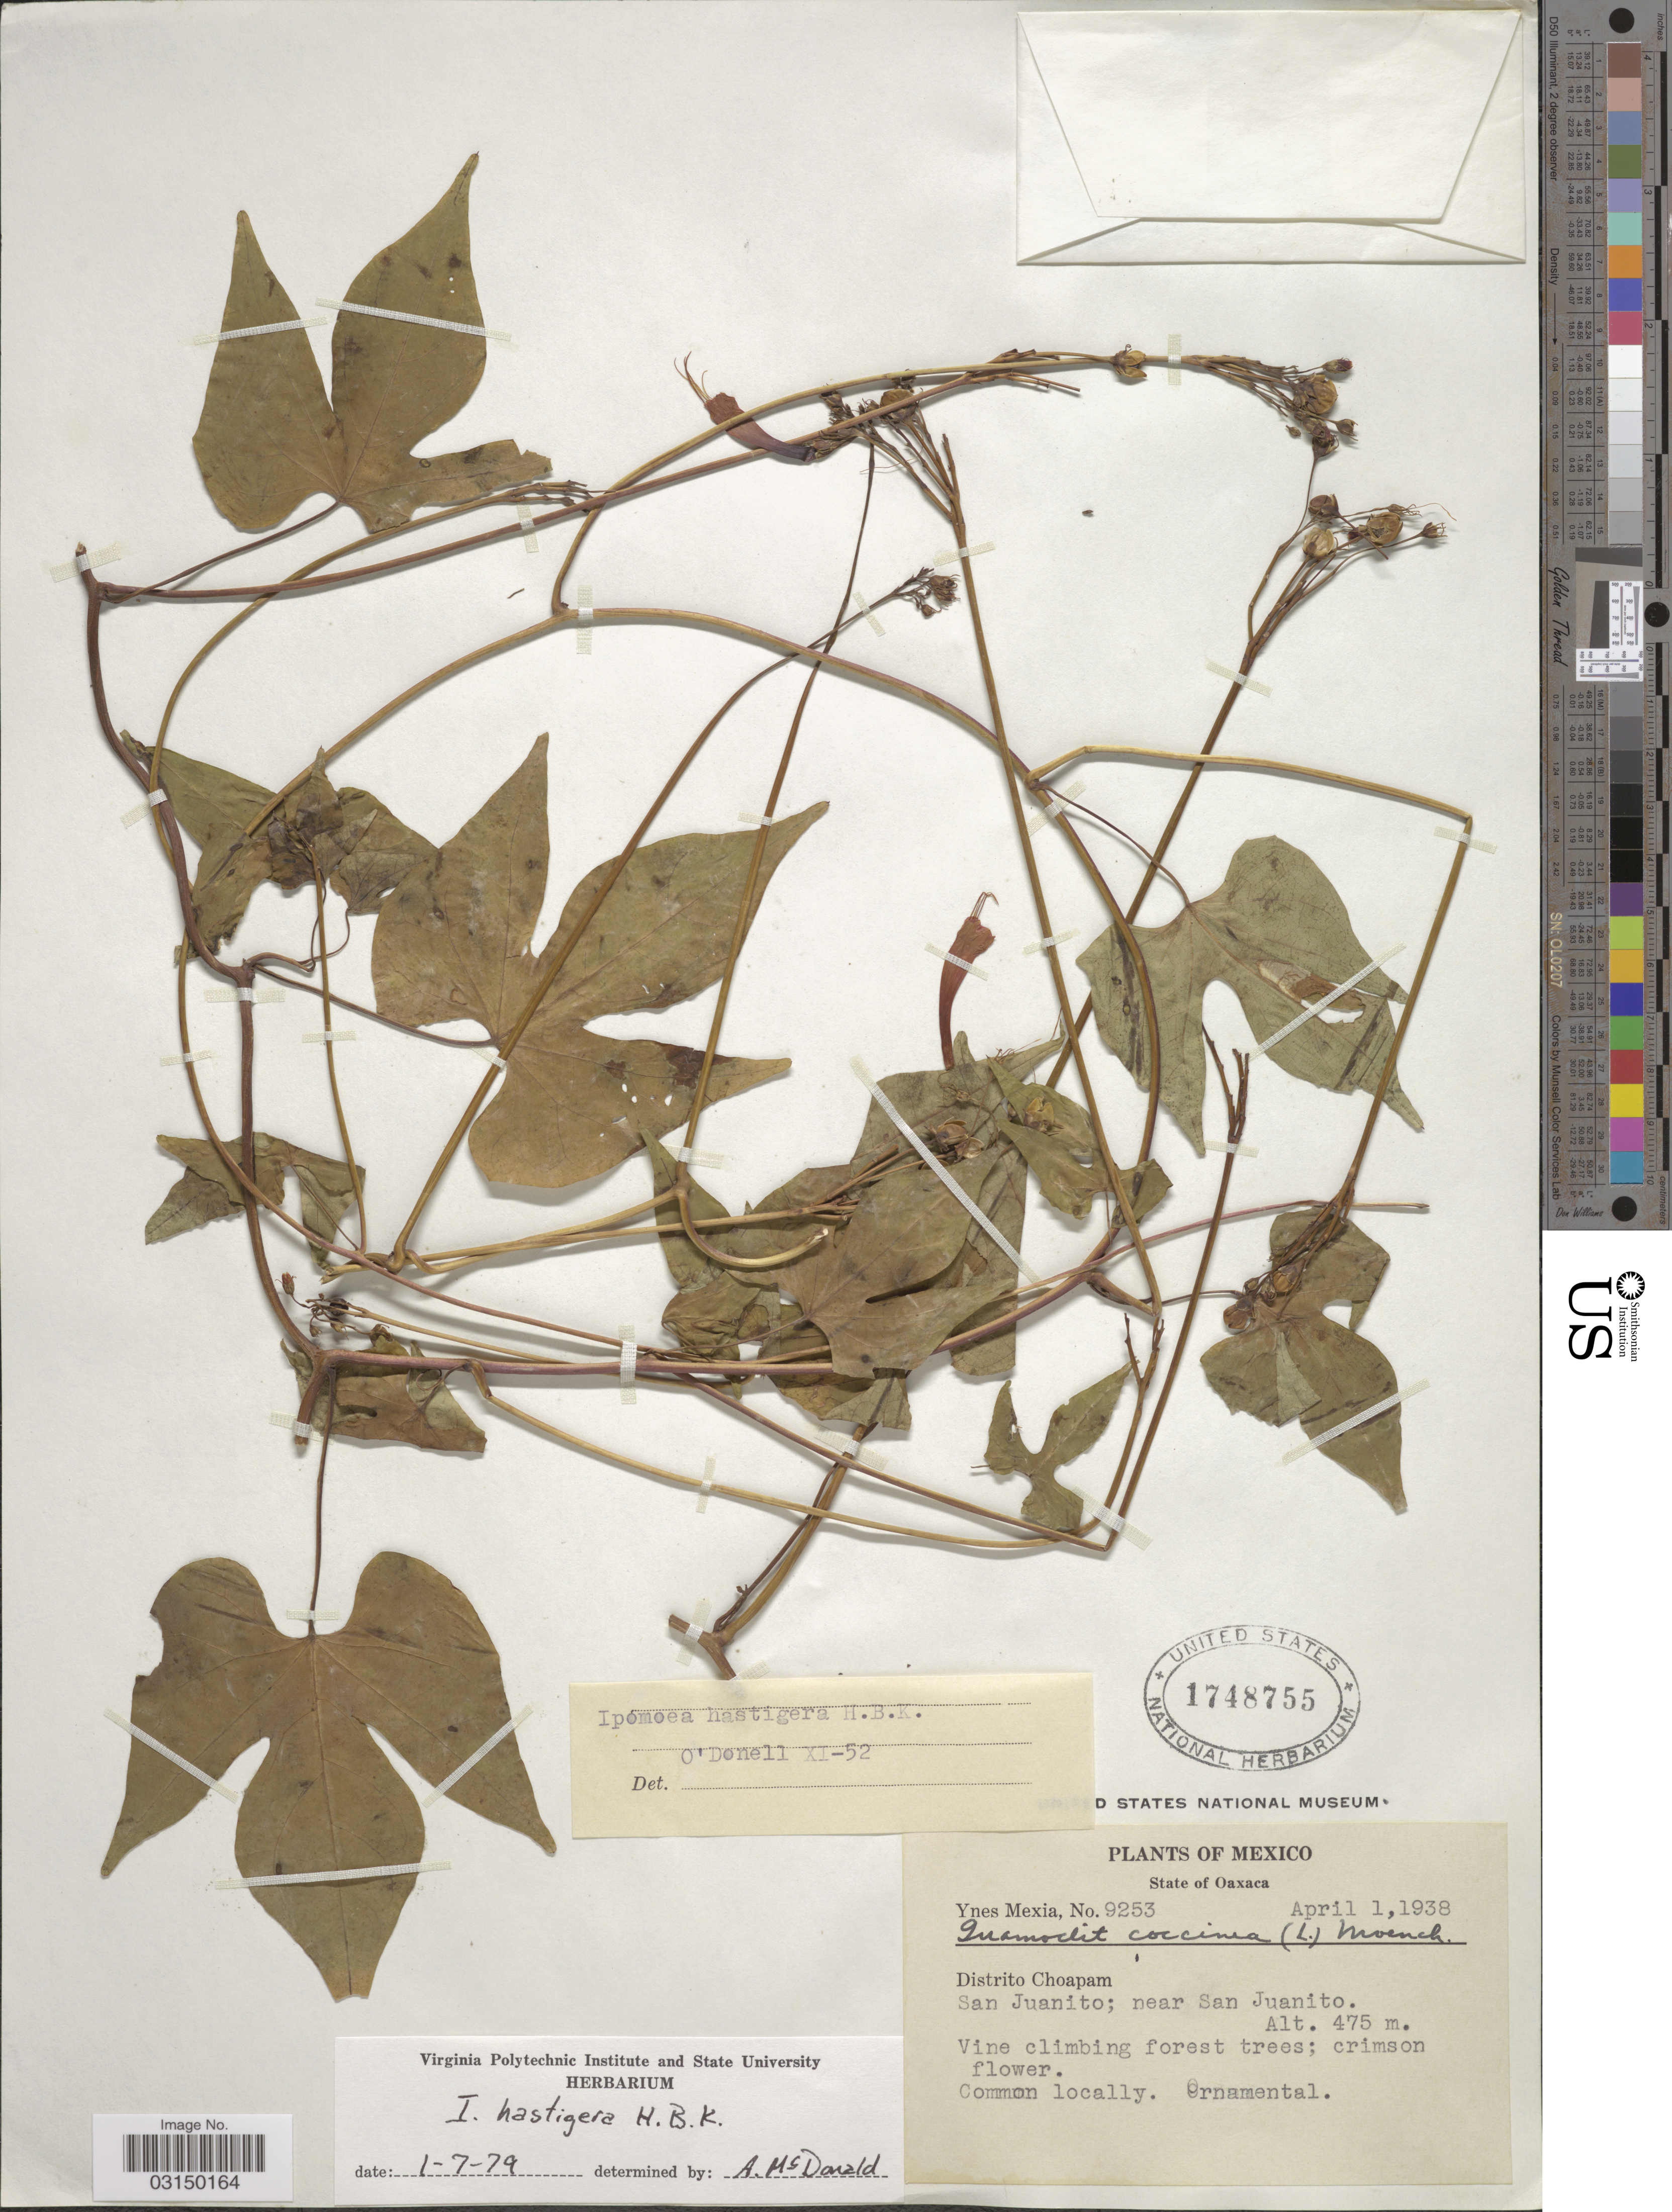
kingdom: Plantae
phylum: Tracheophyta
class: Magnoliopsida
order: Solanales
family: Convolvulaceae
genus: Ipomoea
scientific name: Ipomoea hastigera var. hastigera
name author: Kunth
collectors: Y. Mexia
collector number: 9253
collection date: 1938-04-01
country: Mexico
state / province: Oaxaca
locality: Distrito Choapam. San Juanito; near San Juanito.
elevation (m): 475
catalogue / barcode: US 1748755